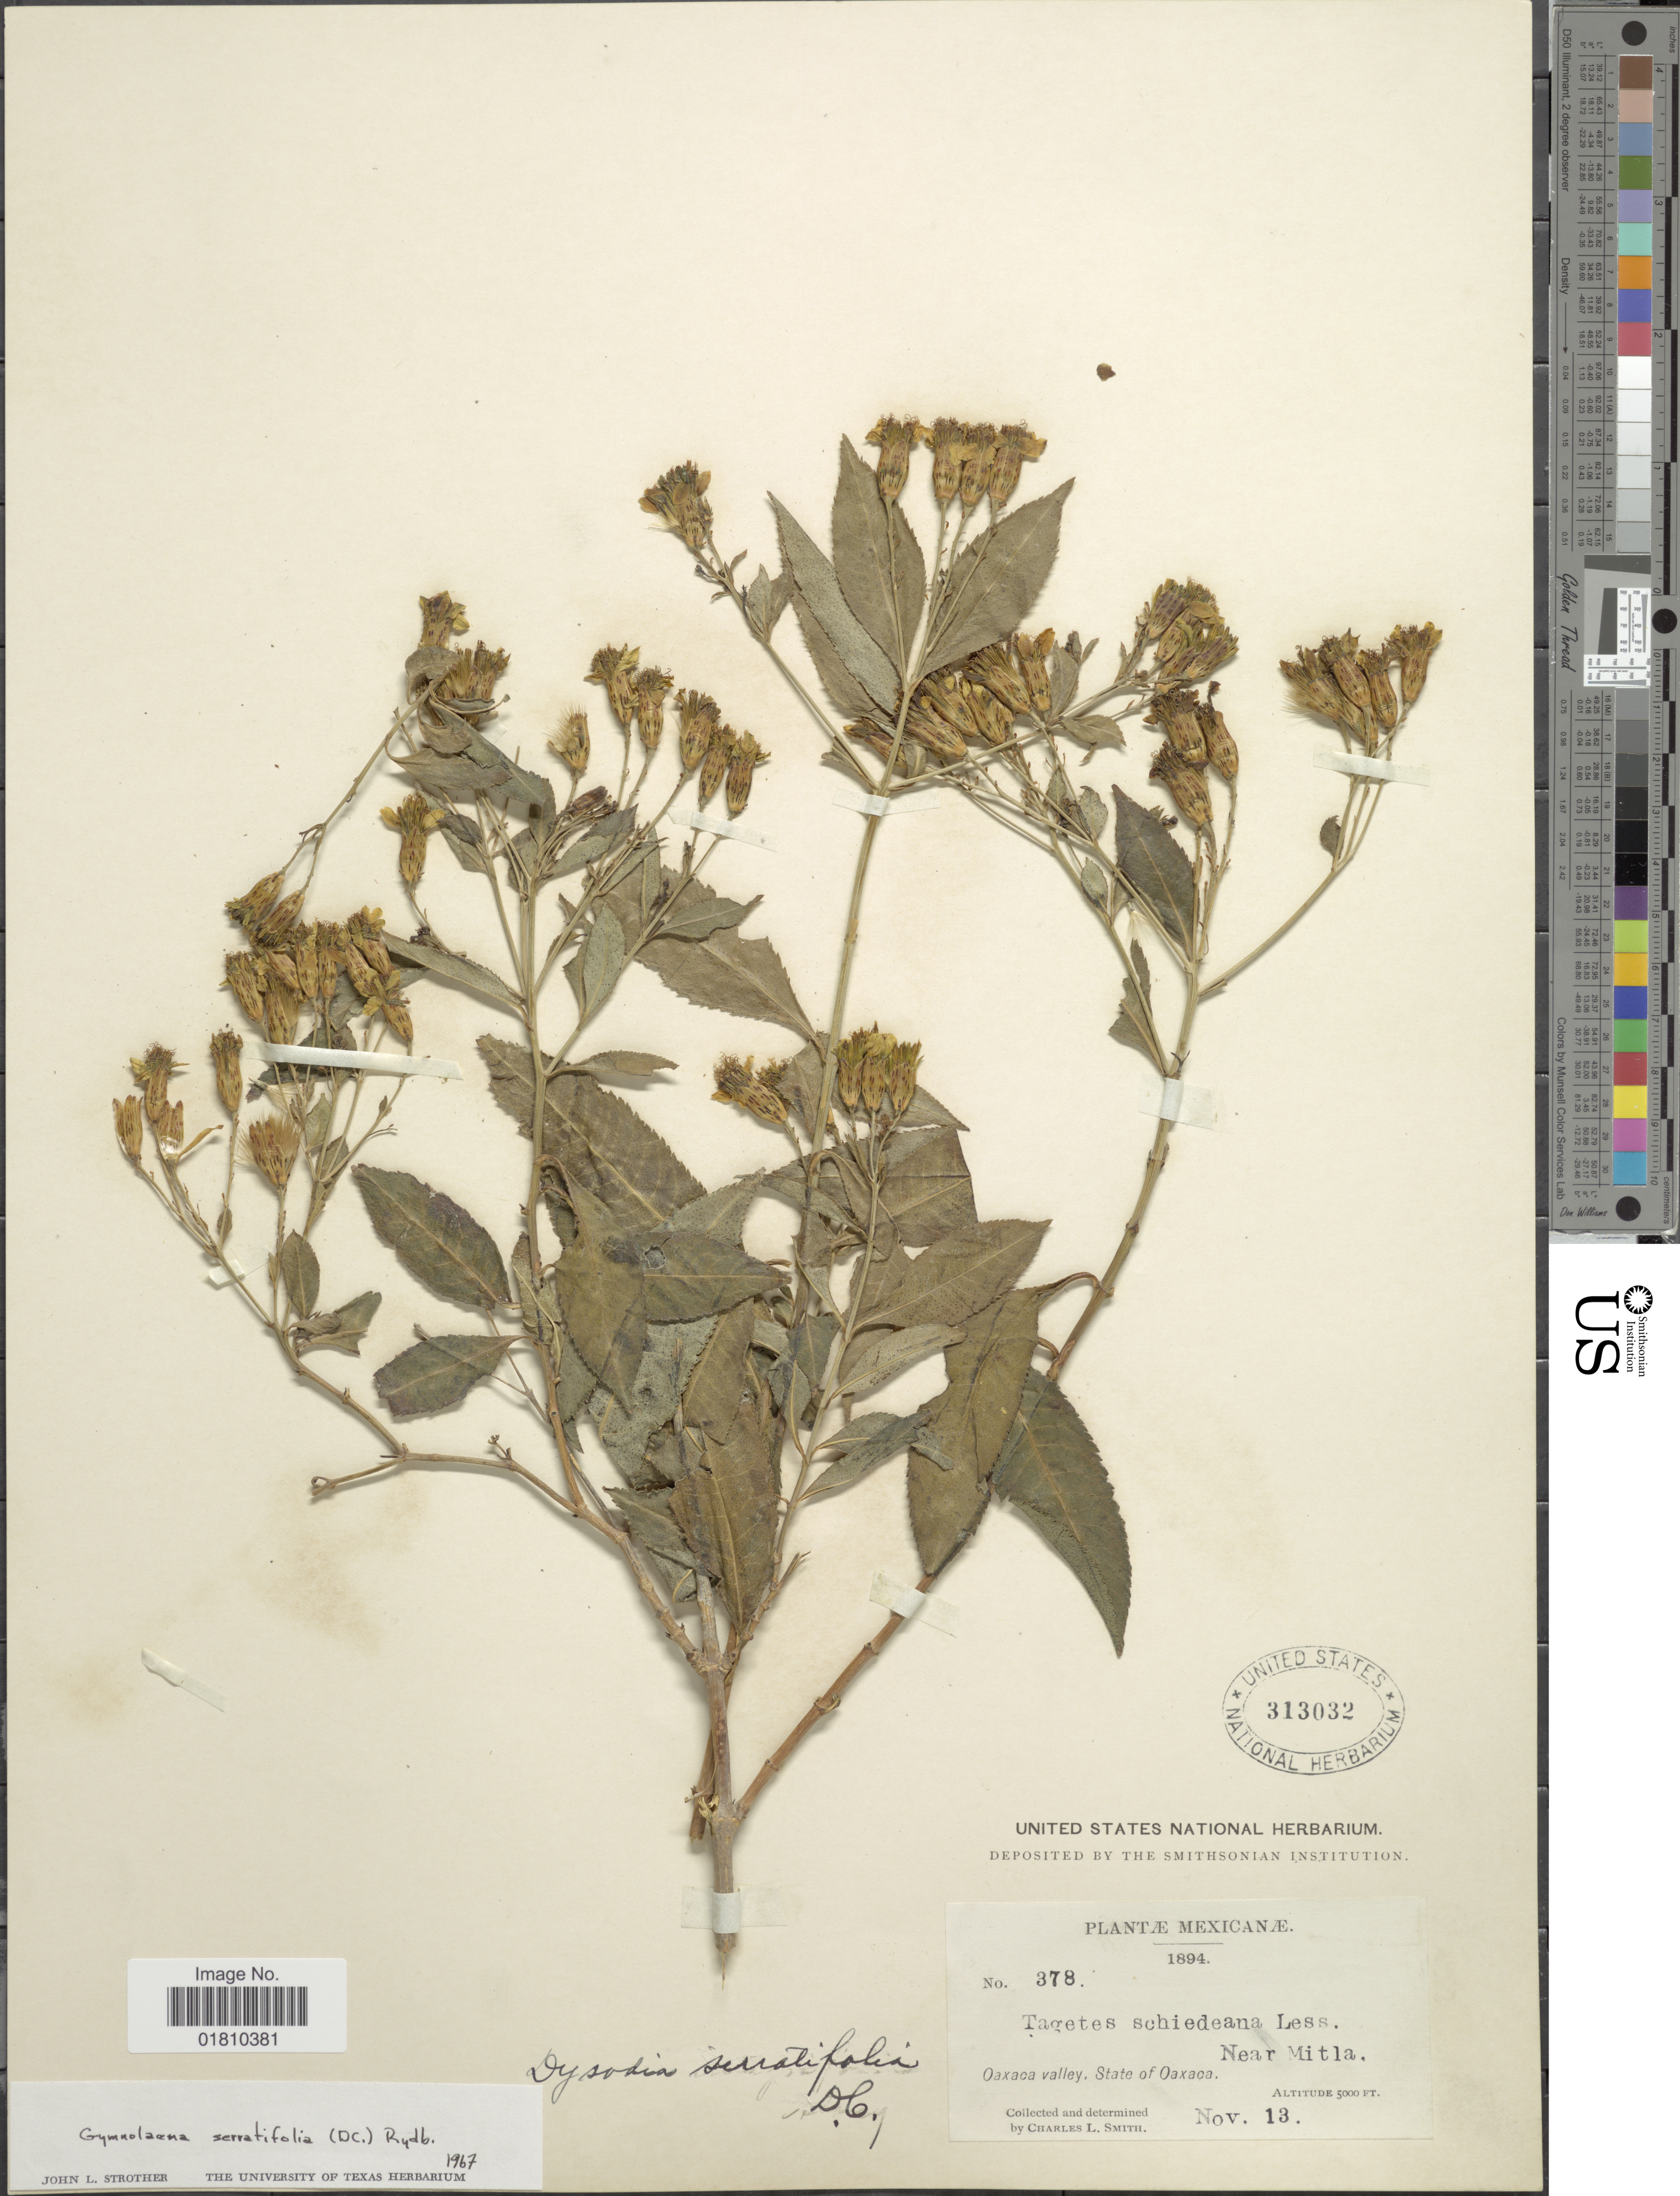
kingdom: Plantae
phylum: Tracheophyta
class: Magnoliopsida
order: Asterales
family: Asteraceae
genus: Gymnolaena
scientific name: Gymnolaena serratifolia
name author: (DC.) Rydb.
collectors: C. L. Smith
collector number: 378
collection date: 1894-11-13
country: Mexico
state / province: Oaxaca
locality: Oaxaca valley, near Mitla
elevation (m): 1524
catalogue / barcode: US 313032